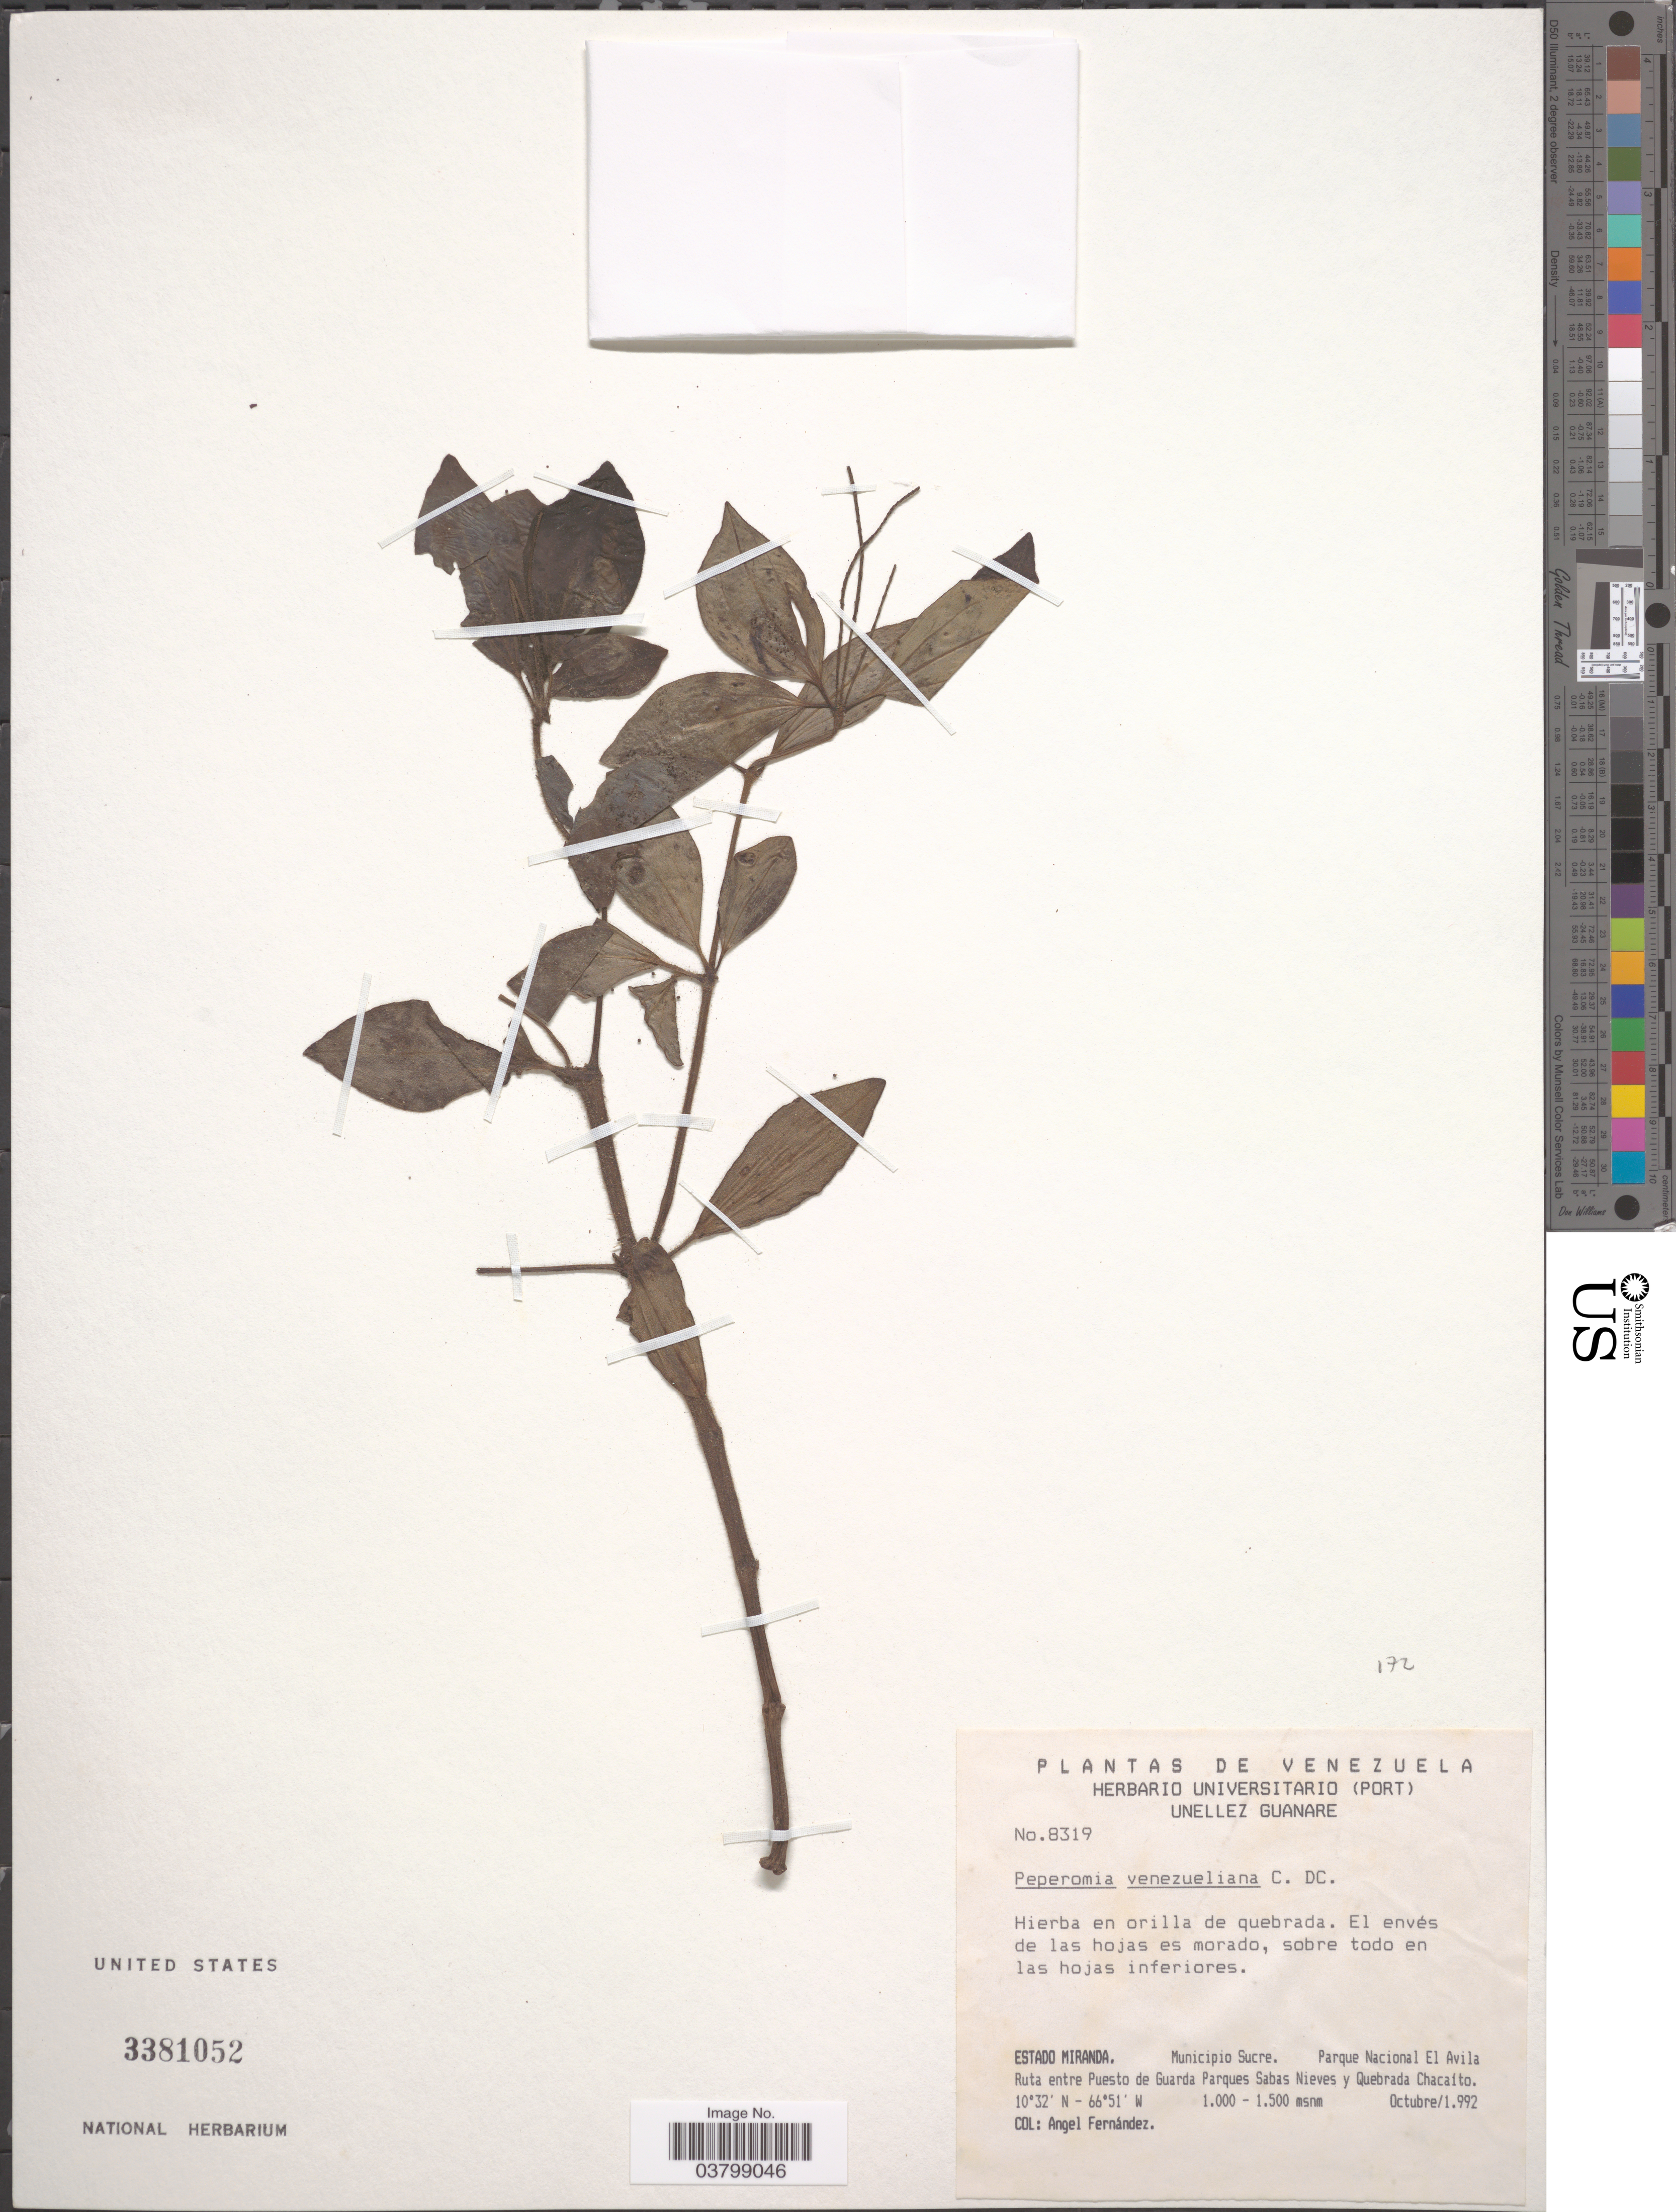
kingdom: Plantae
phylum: Tracheophyta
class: Magnoliopsida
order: Piperales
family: Piperaceae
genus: Peperomia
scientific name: Peperomia venezueliana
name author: C. DC.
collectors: Á. Fernández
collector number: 8319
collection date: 1992-10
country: Venezuela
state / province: Miranda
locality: Municipio Sucre. Parque Nacional El Avila Ruta entre Puesto de Guarda Parques Sabas Nieves y Quebrada Chacaito.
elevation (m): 1000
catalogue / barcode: US 3381052